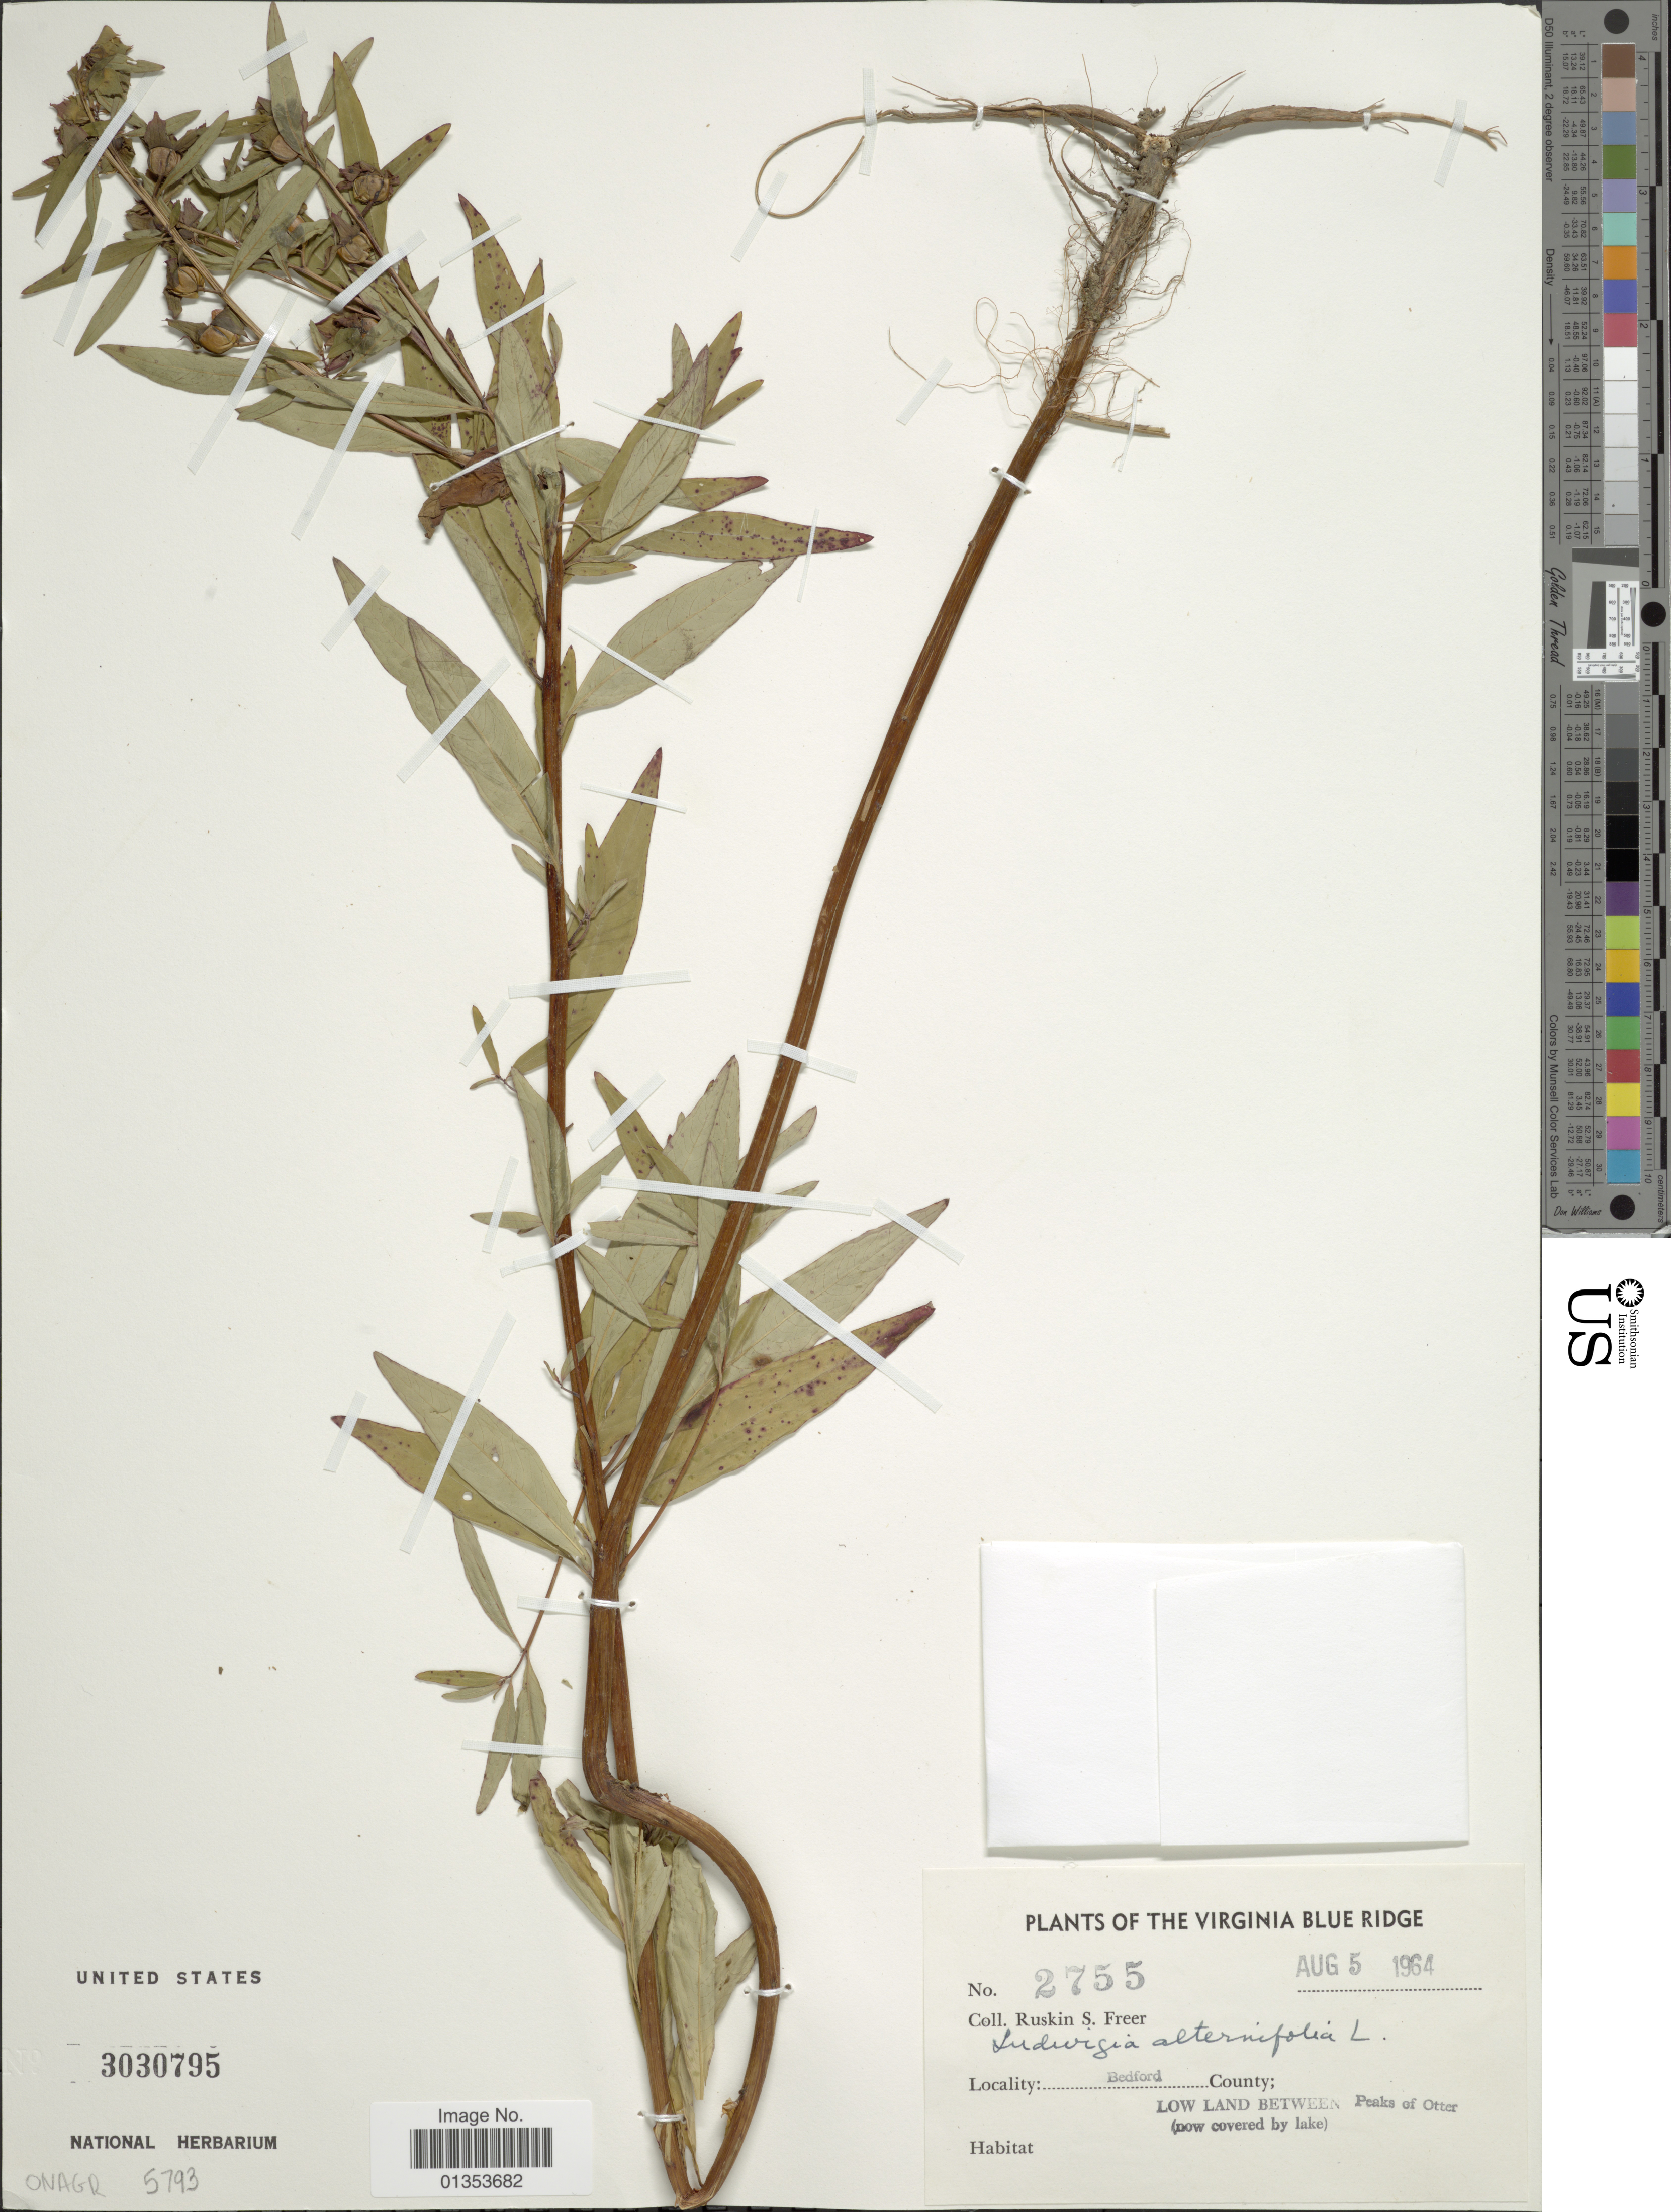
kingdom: Plantae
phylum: Tracheophyta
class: Magnoliopsida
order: Myrtales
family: Onagraceae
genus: Ludwigia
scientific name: Ludwigia alternifolia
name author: L.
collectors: R. Freer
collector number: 2755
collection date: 1964-08-05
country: United States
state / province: Virginia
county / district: Bedford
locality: The Virginia Blue Ridge, Bedford County; Low land between Peaks of Otter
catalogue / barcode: US 3030795